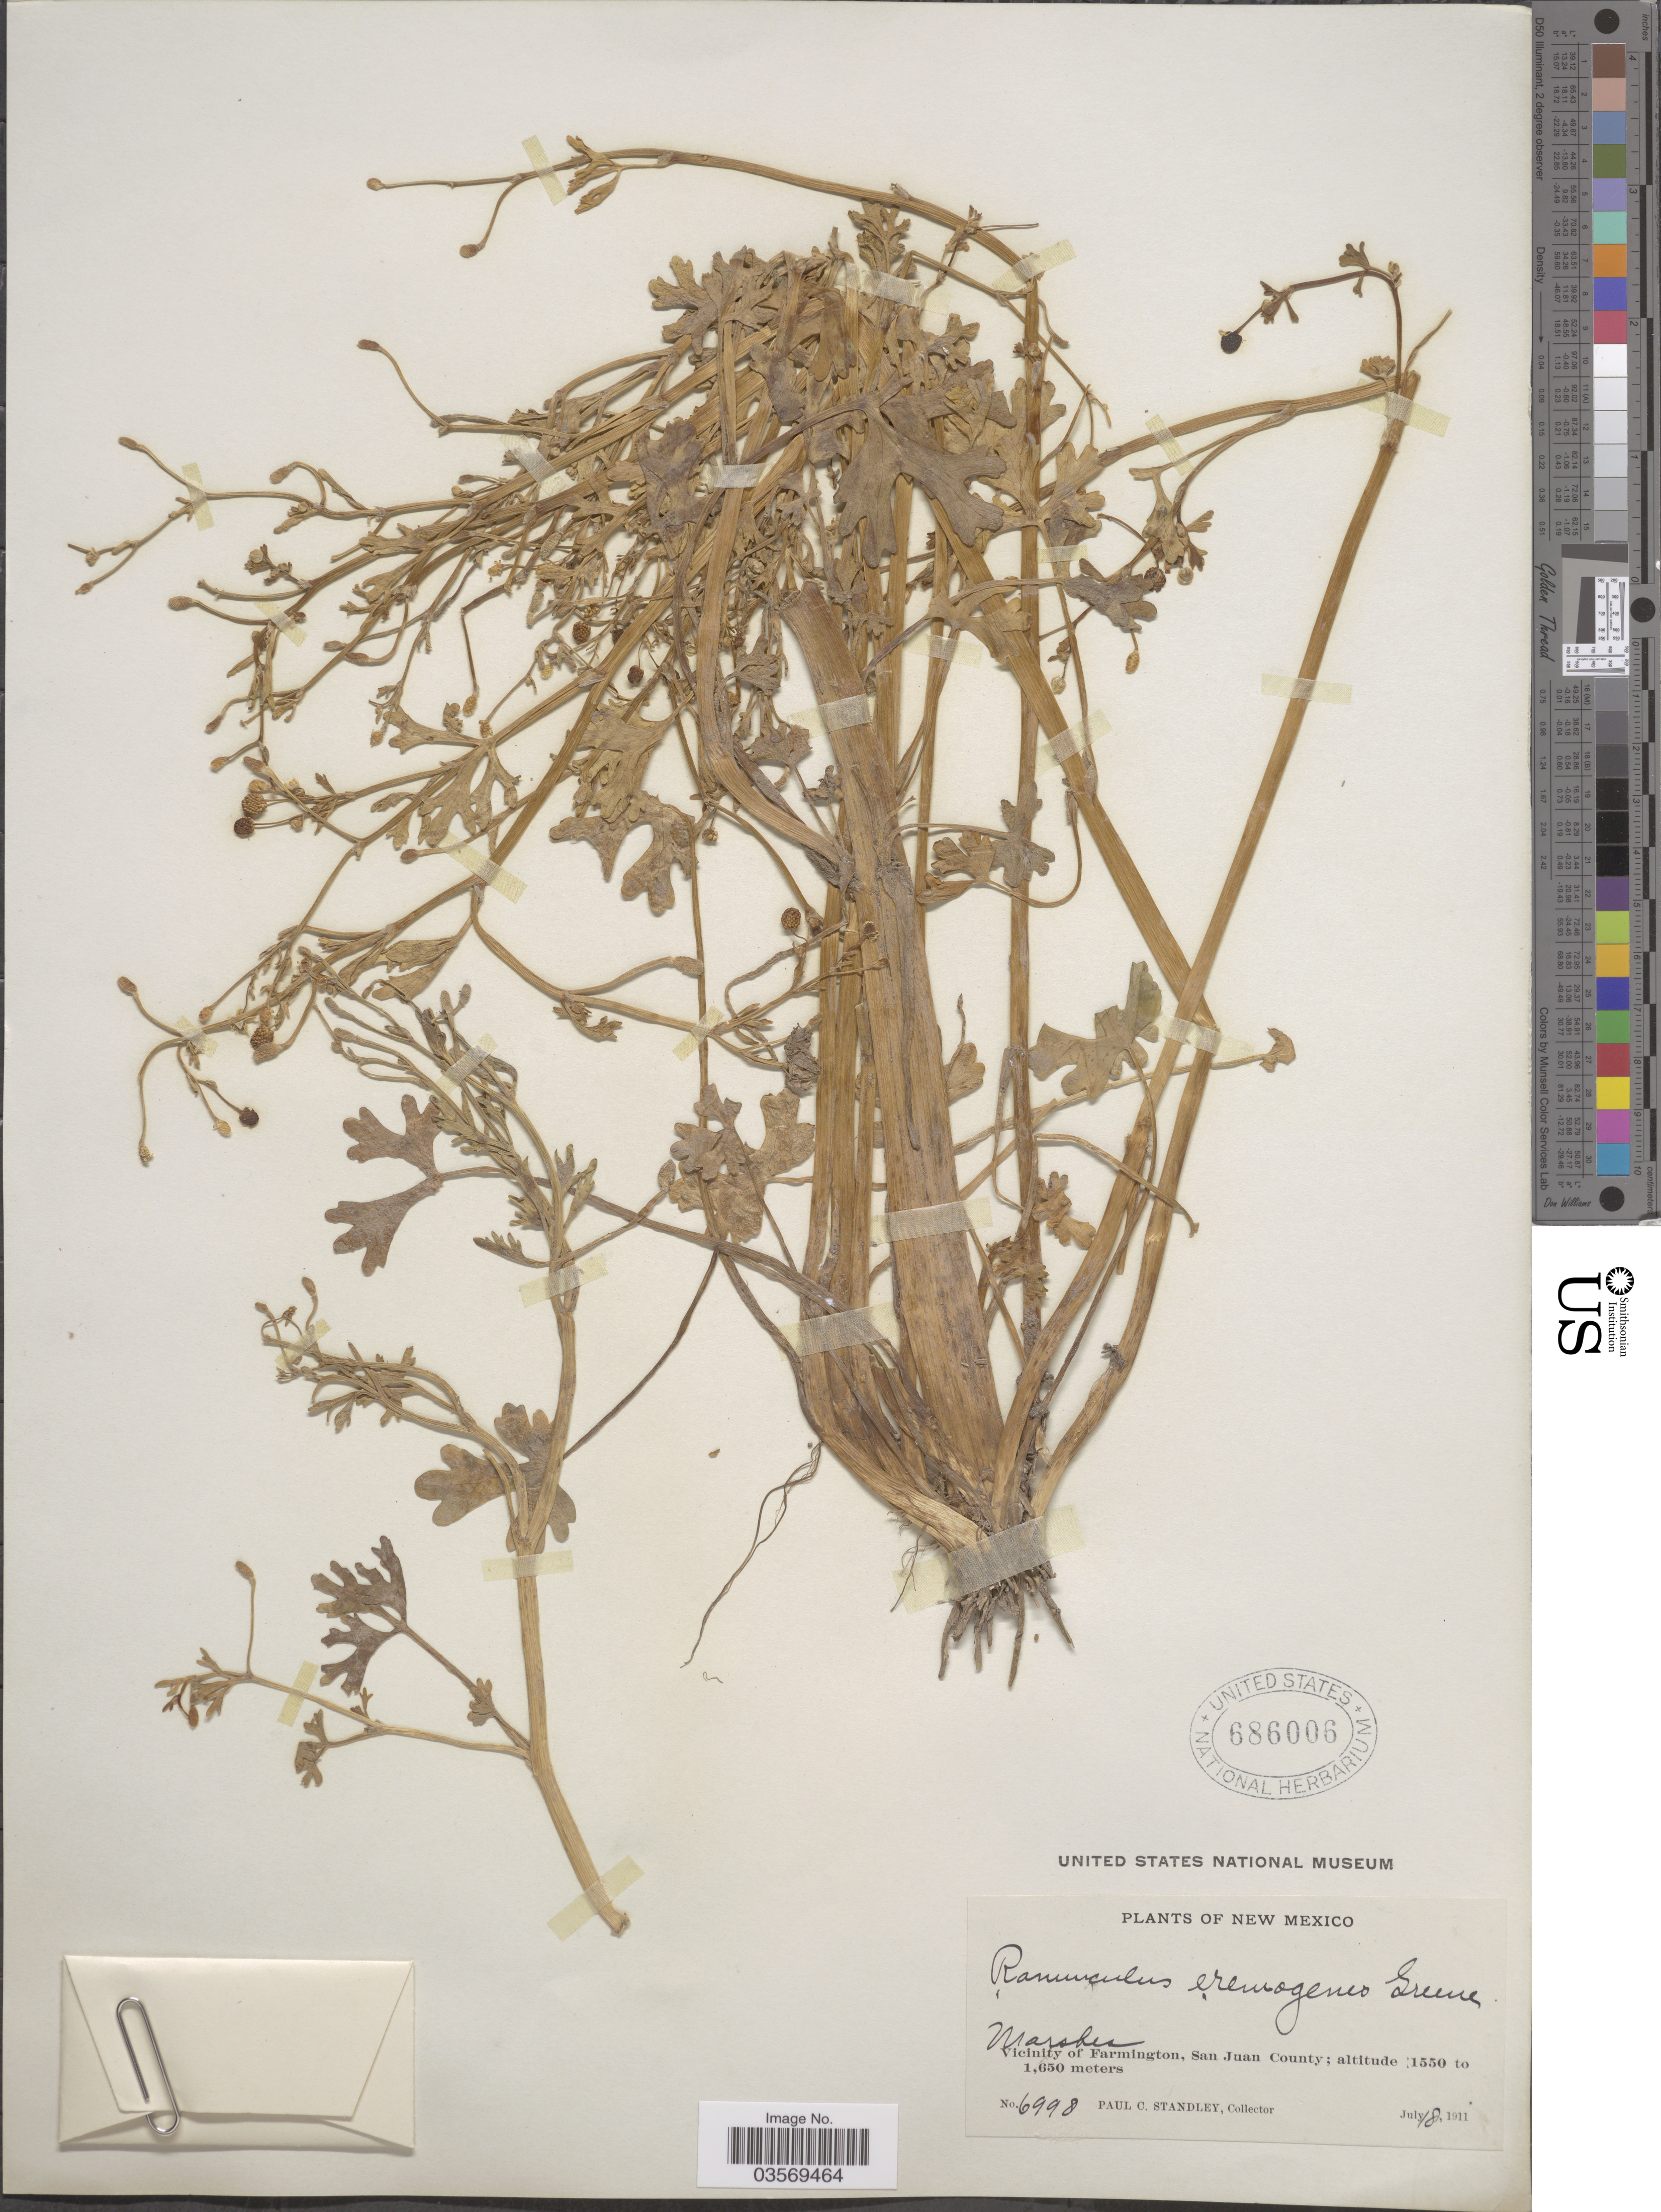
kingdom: Plantae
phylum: Tracheophyta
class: Magnoliopsida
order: Ranunculales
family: Ranunculaceae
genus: Ranunculus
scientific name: Ranunculus sceleratus var. multifidus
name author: Nutt.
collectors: P. C. Standley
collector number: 6998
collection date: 1911-07-18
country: United States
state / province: New Mexico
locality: Marshes. Vicinity of Farmington, San Juan County.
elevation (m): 1550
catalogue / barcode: US 686006